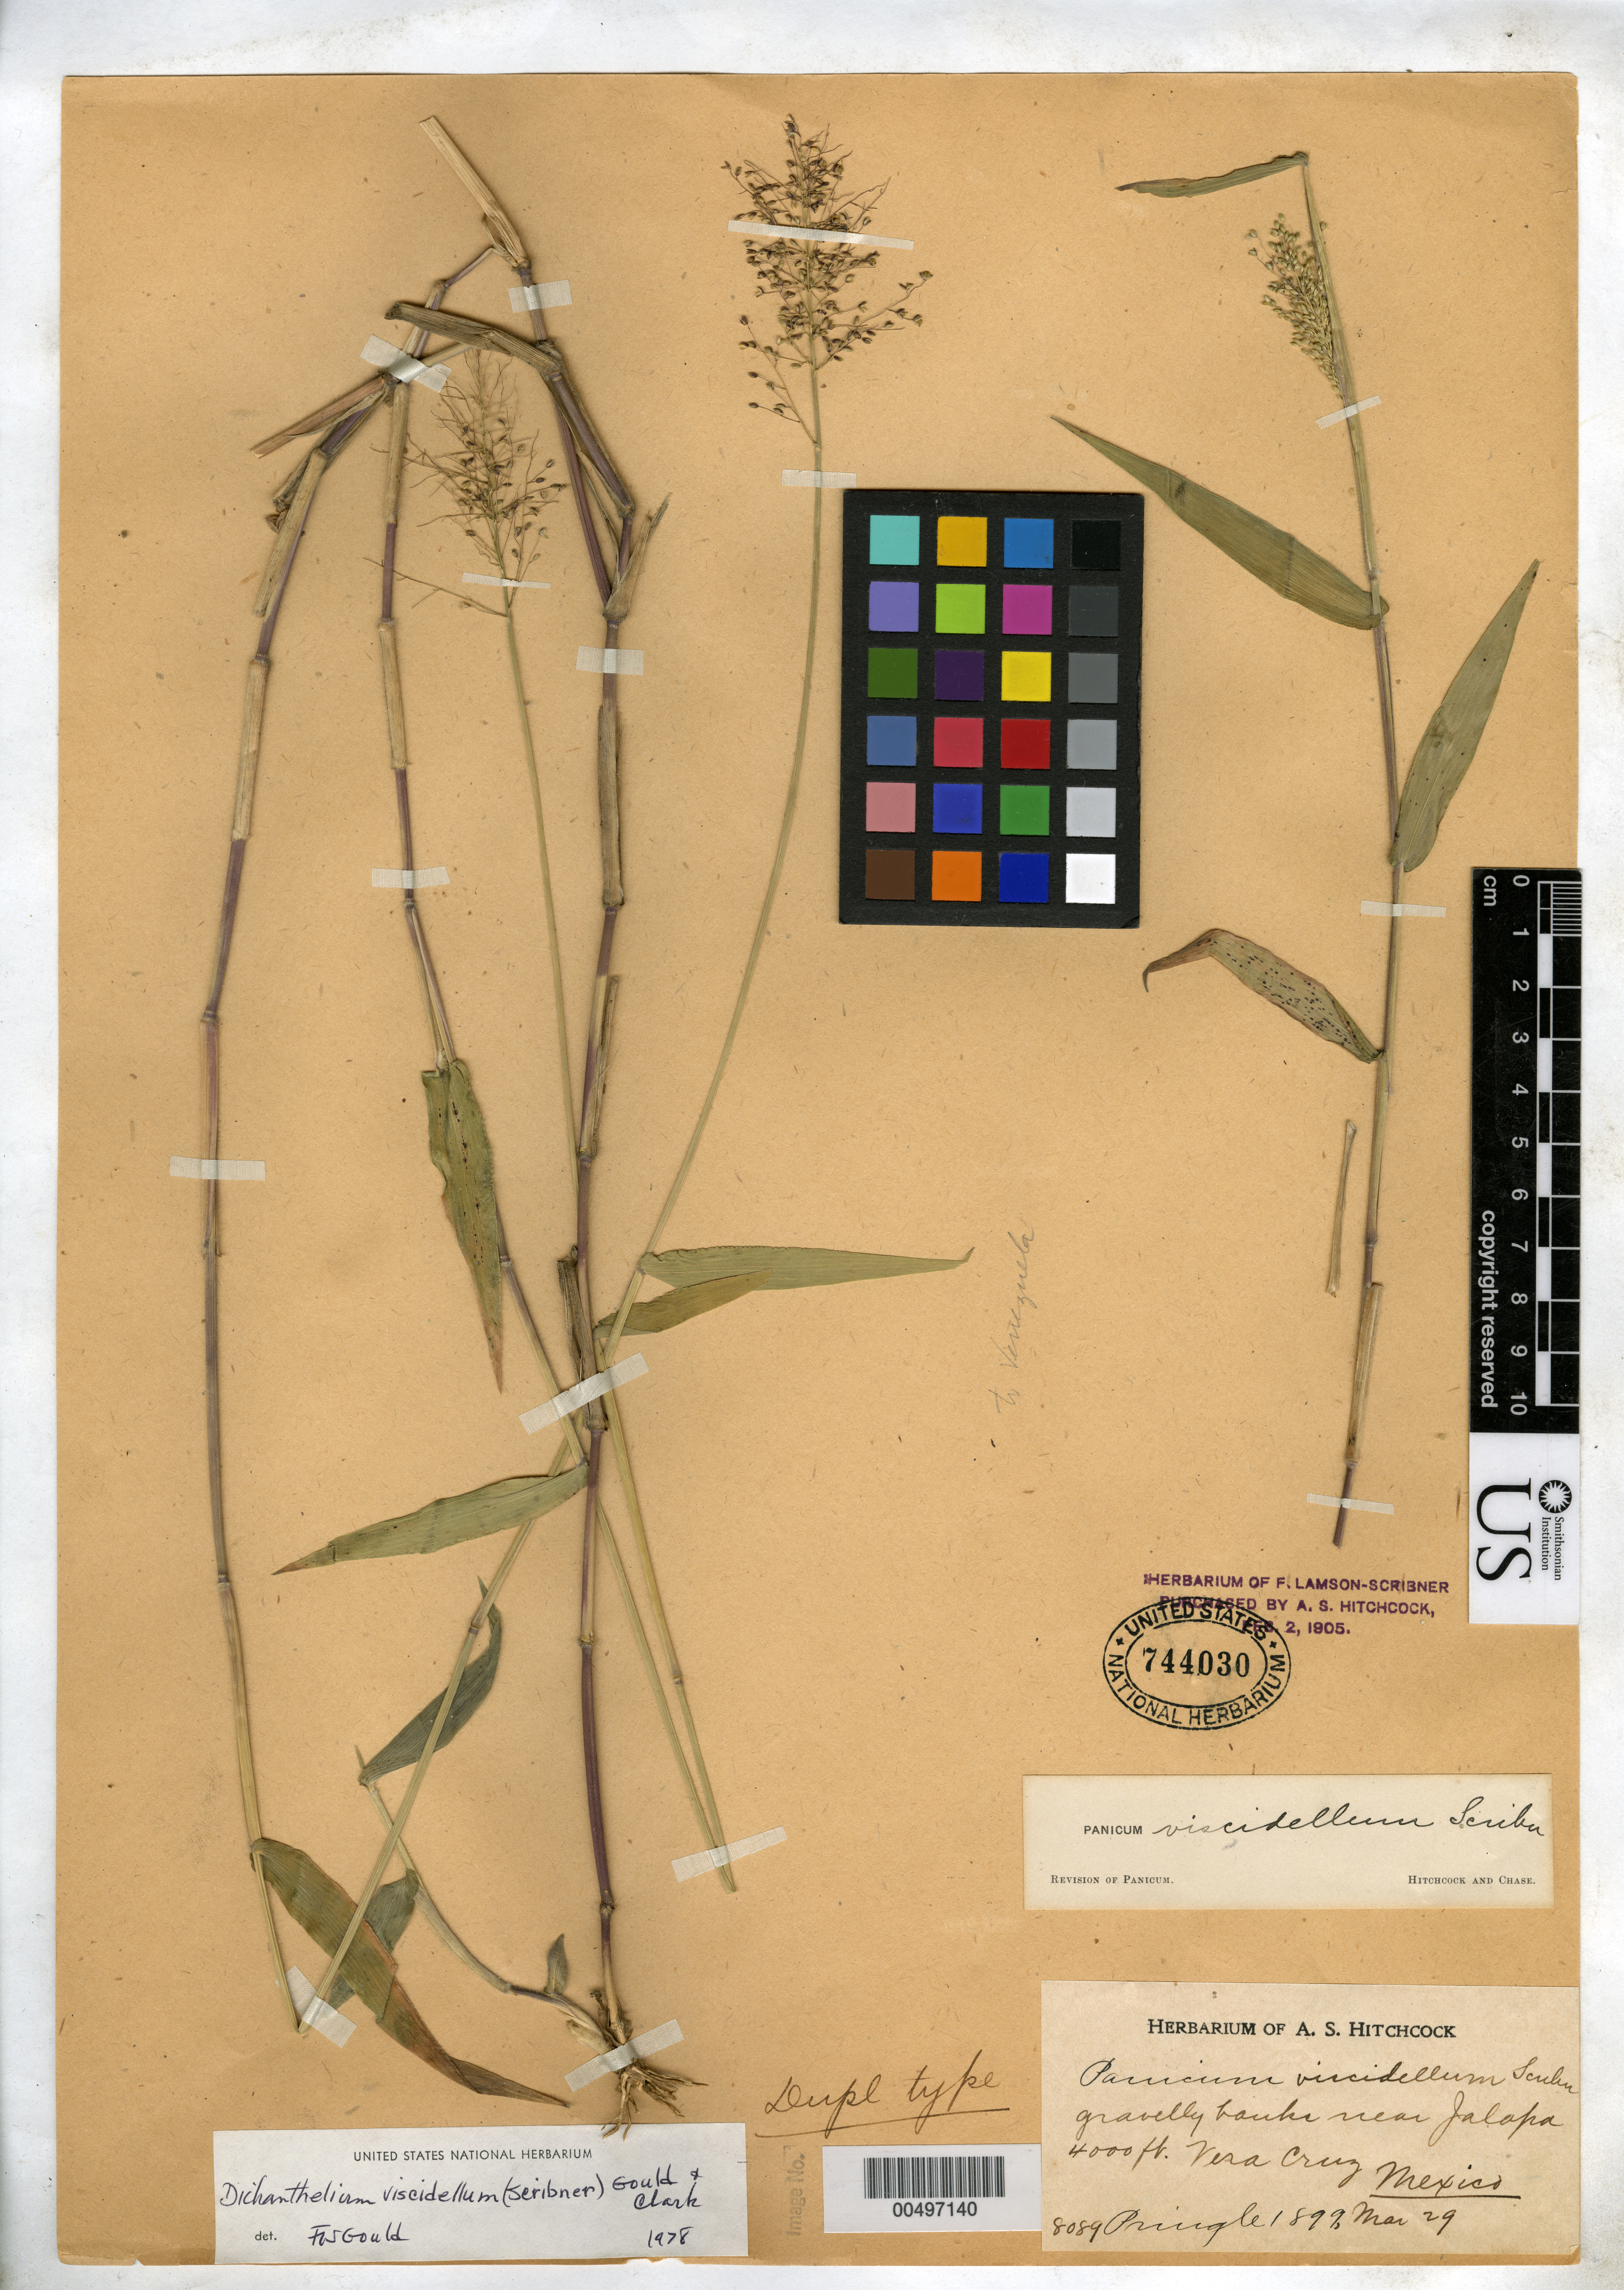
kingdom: Plantae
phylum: Tracheophyta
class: Liliopsida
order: Poales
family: Poaceae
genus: Panicum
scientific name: Panicum viscidellum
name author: Scribn.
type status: Isolectotype; Syntype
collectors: -- Pringle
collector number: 8089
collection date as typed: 29 Mar 1899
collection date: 1899-03-29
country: Mexico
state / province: Veracruz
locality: Near Jalapa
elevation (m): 1219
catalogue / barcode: US 744030